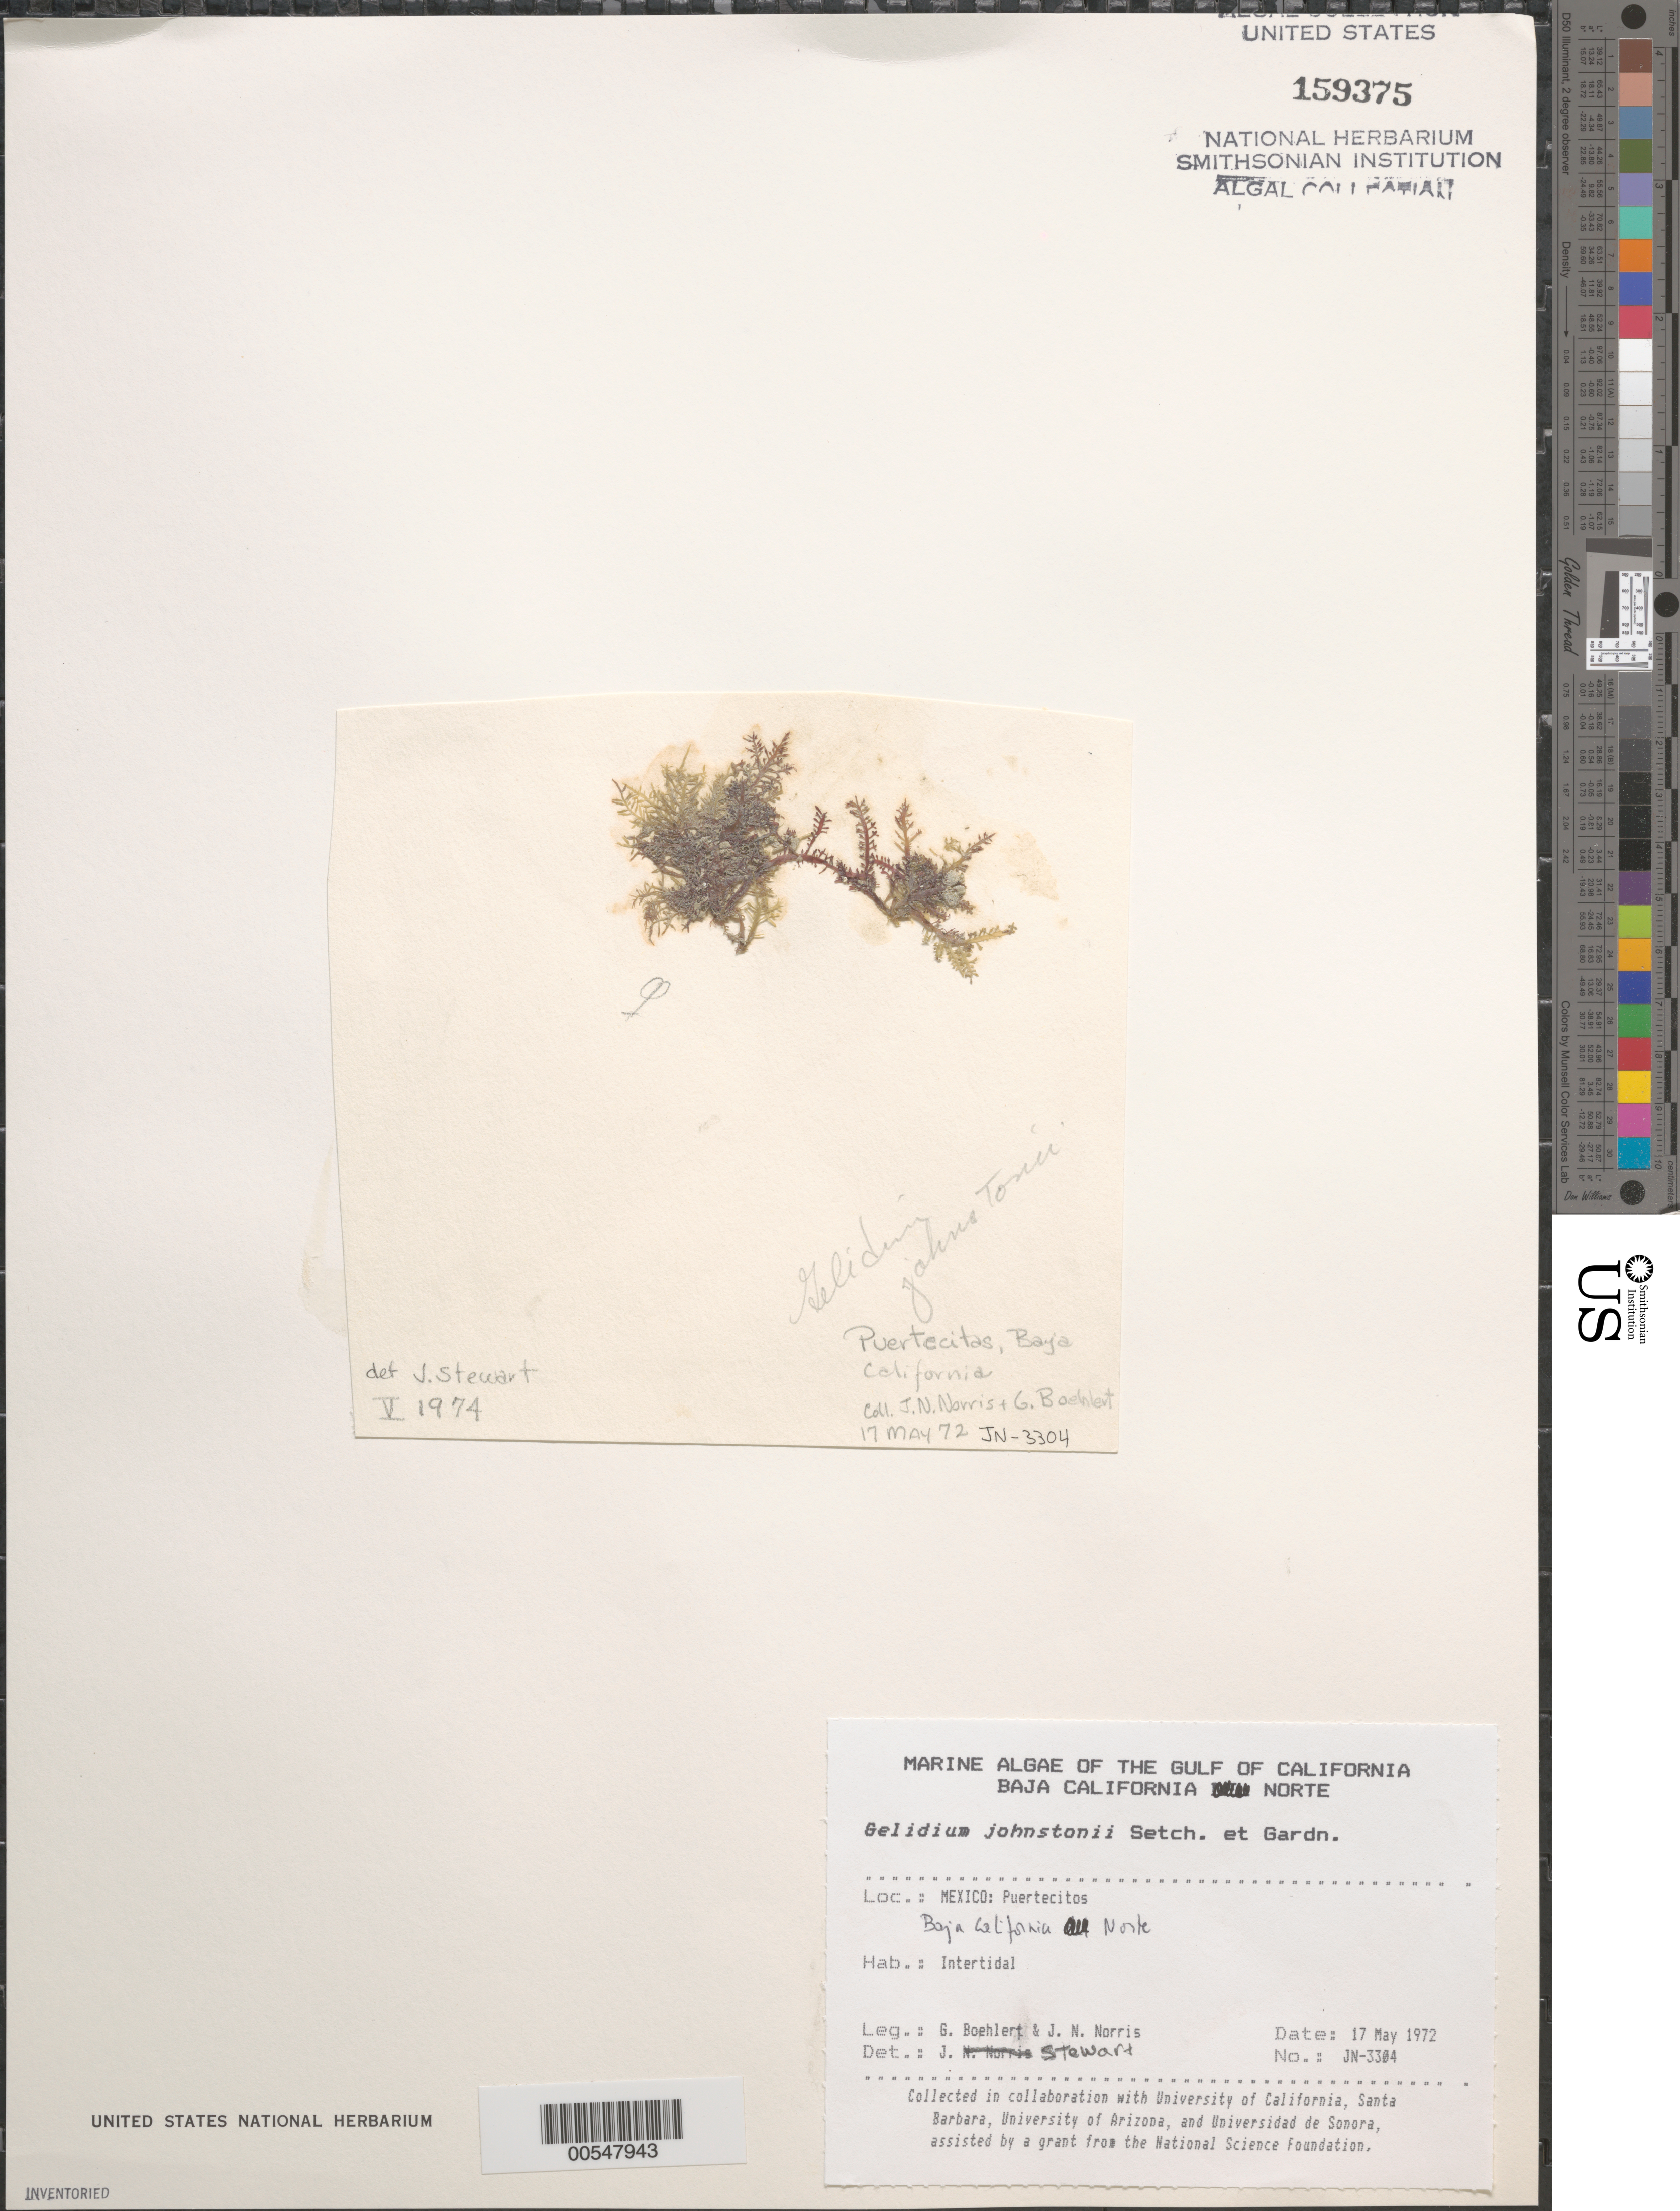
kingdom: Plantae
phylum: Rhodophyta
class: Florideophyceae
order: Gelidiales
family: Gelidiaceae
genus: Gelidium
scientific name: Gelidium johnstonii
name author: Setchell & N.L. Gardner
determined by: Stewart, J.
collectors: J. N. Norris & G. Boehlert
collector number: JN-3304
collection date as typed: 17 May 1972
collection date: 1972-05-17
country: Mexico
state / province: Baja California Norte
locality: Puertecitos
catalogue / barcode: US 159375